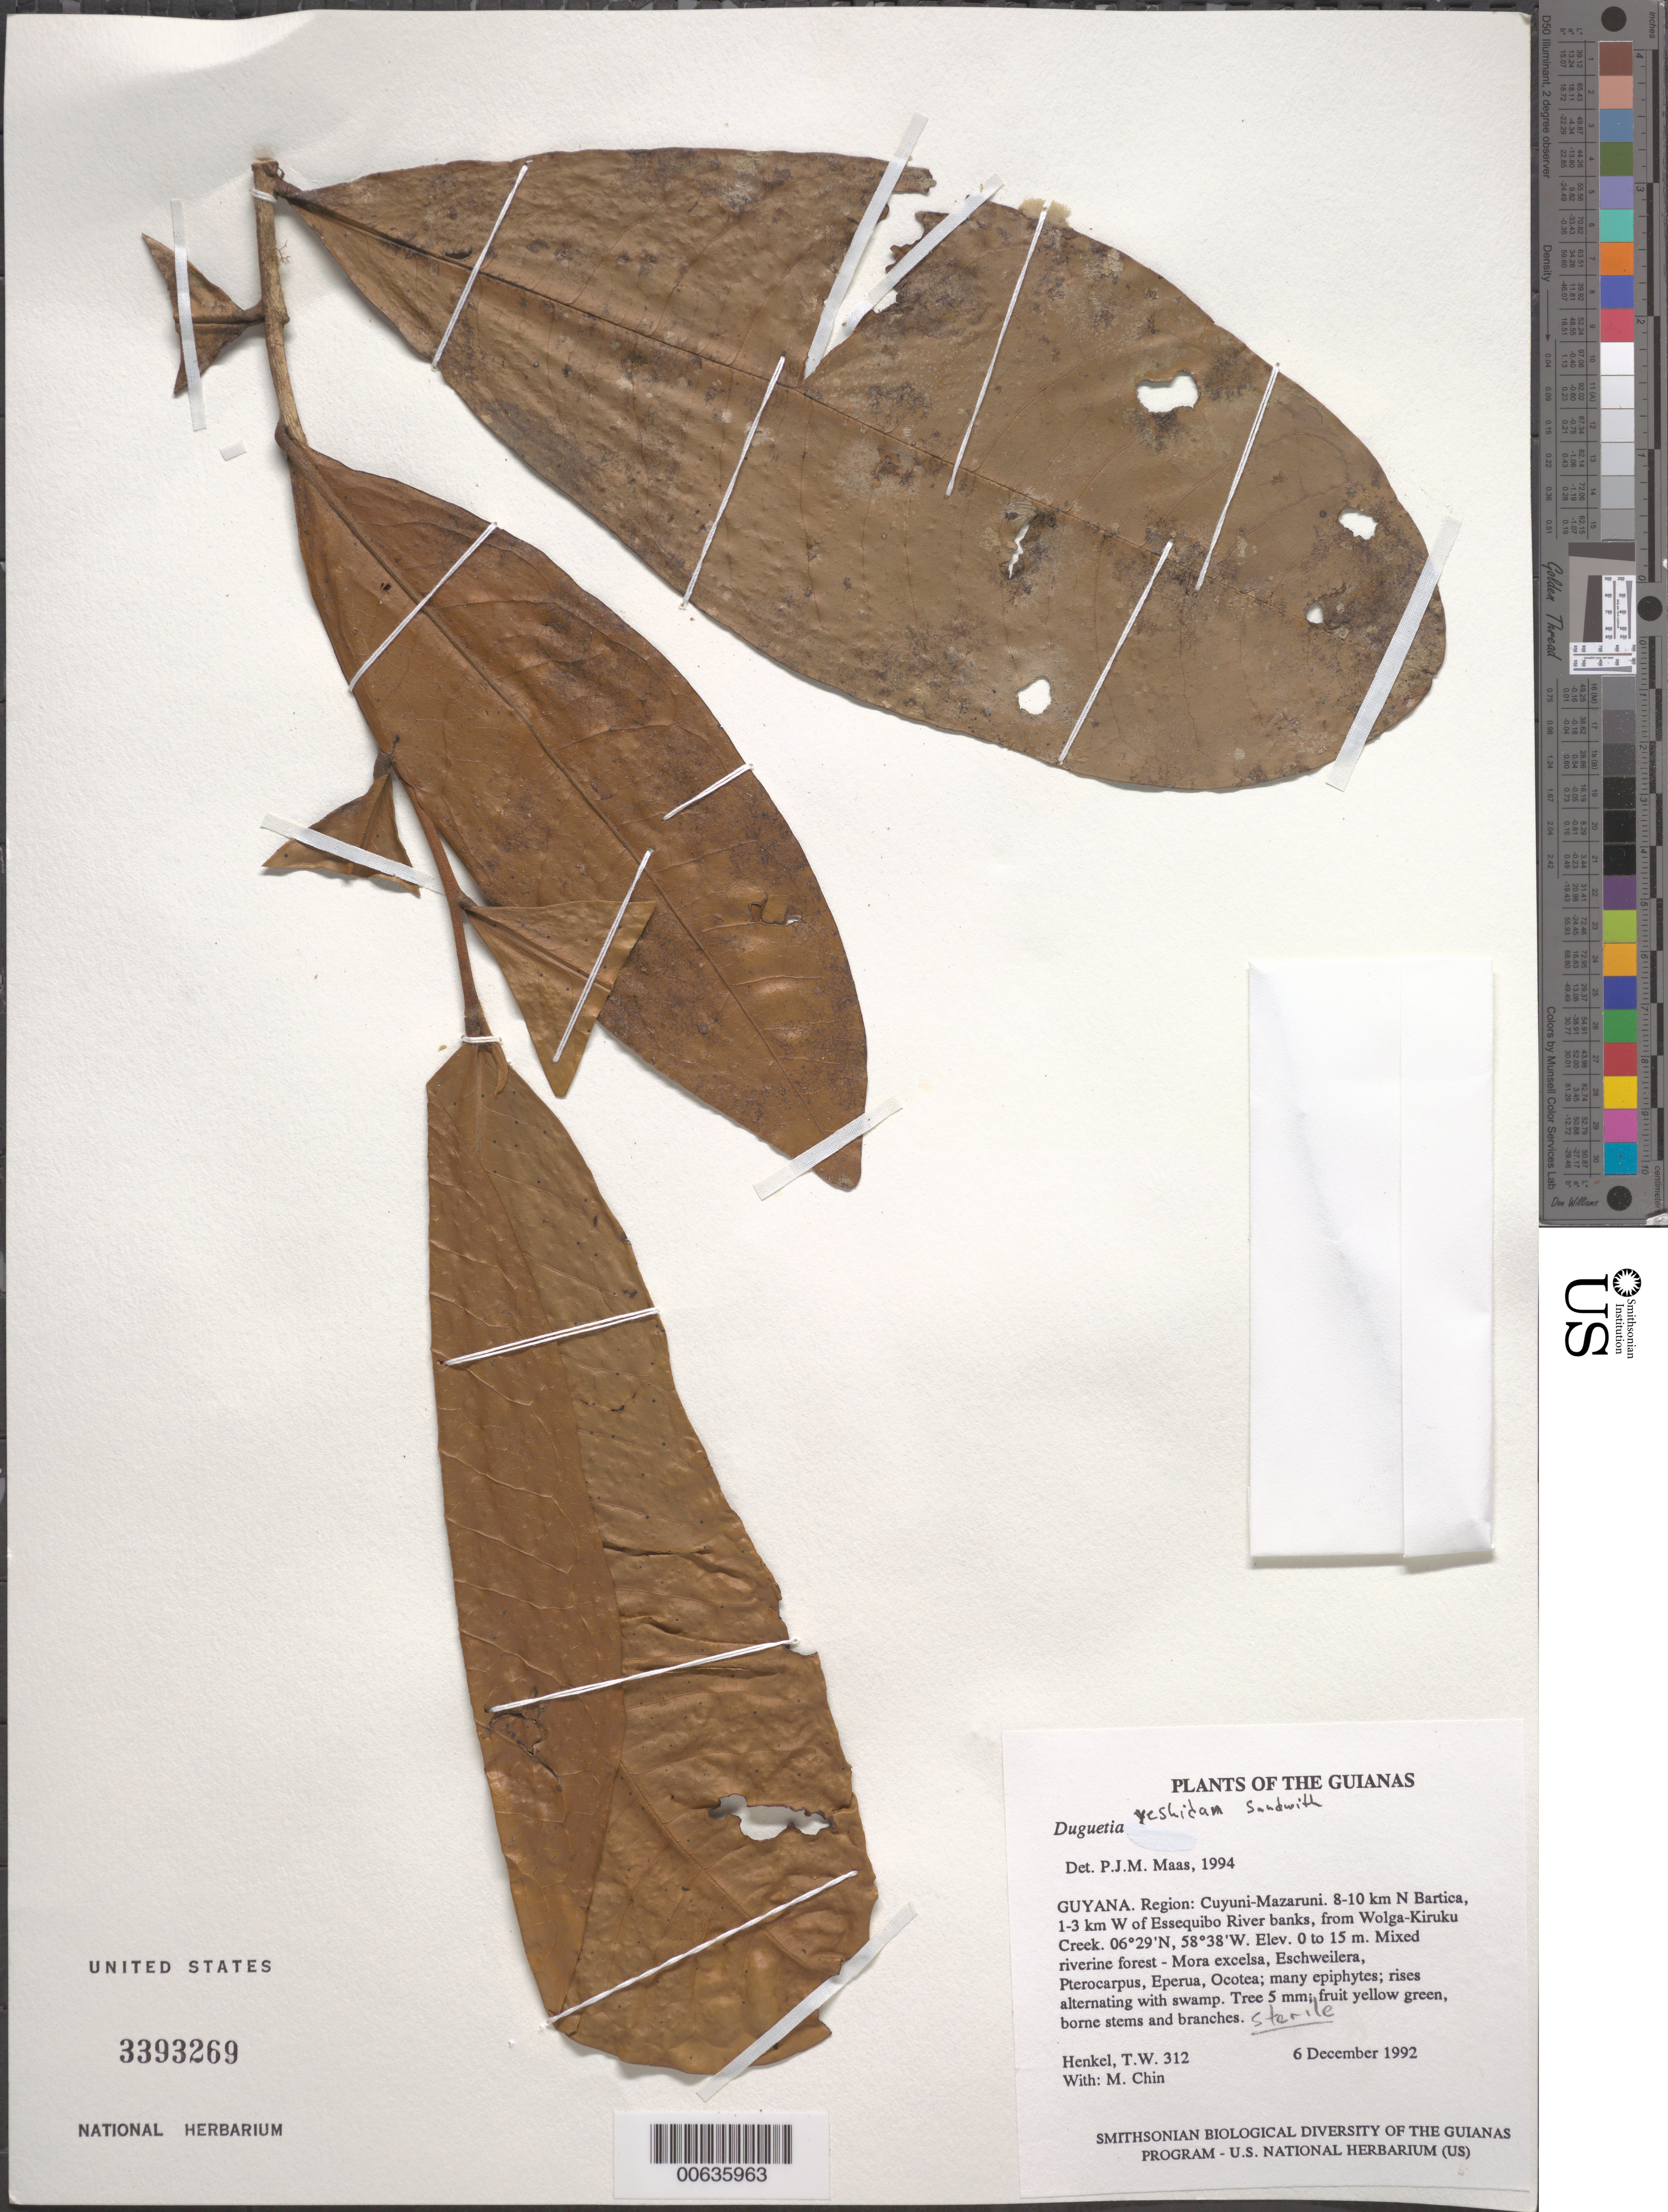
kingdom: Plantae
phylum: Tracheophyta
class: Magnoliopsida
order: Magnoliales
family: Annonaceae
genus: Duguetia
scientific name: Duguetia yeshidan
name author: Sandwith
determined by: Maas, Paul J. M.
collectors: T. Henkel & M. Chin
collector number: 312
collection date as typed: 6 December 1992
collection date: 1992-12-06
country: Guyana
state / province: Cuyuni-Mazaruni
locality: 8-10 km N Bartica, 1-3 km W of Essequibo River banks, from Wolga-Kiruku Creek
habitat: Mixed riverine forest - Mora excelsa, Eschweilera, Pterocarpus, Eperua, Ocotea; many epiphytes; rises alternating with swamp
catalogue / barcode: US 3393269